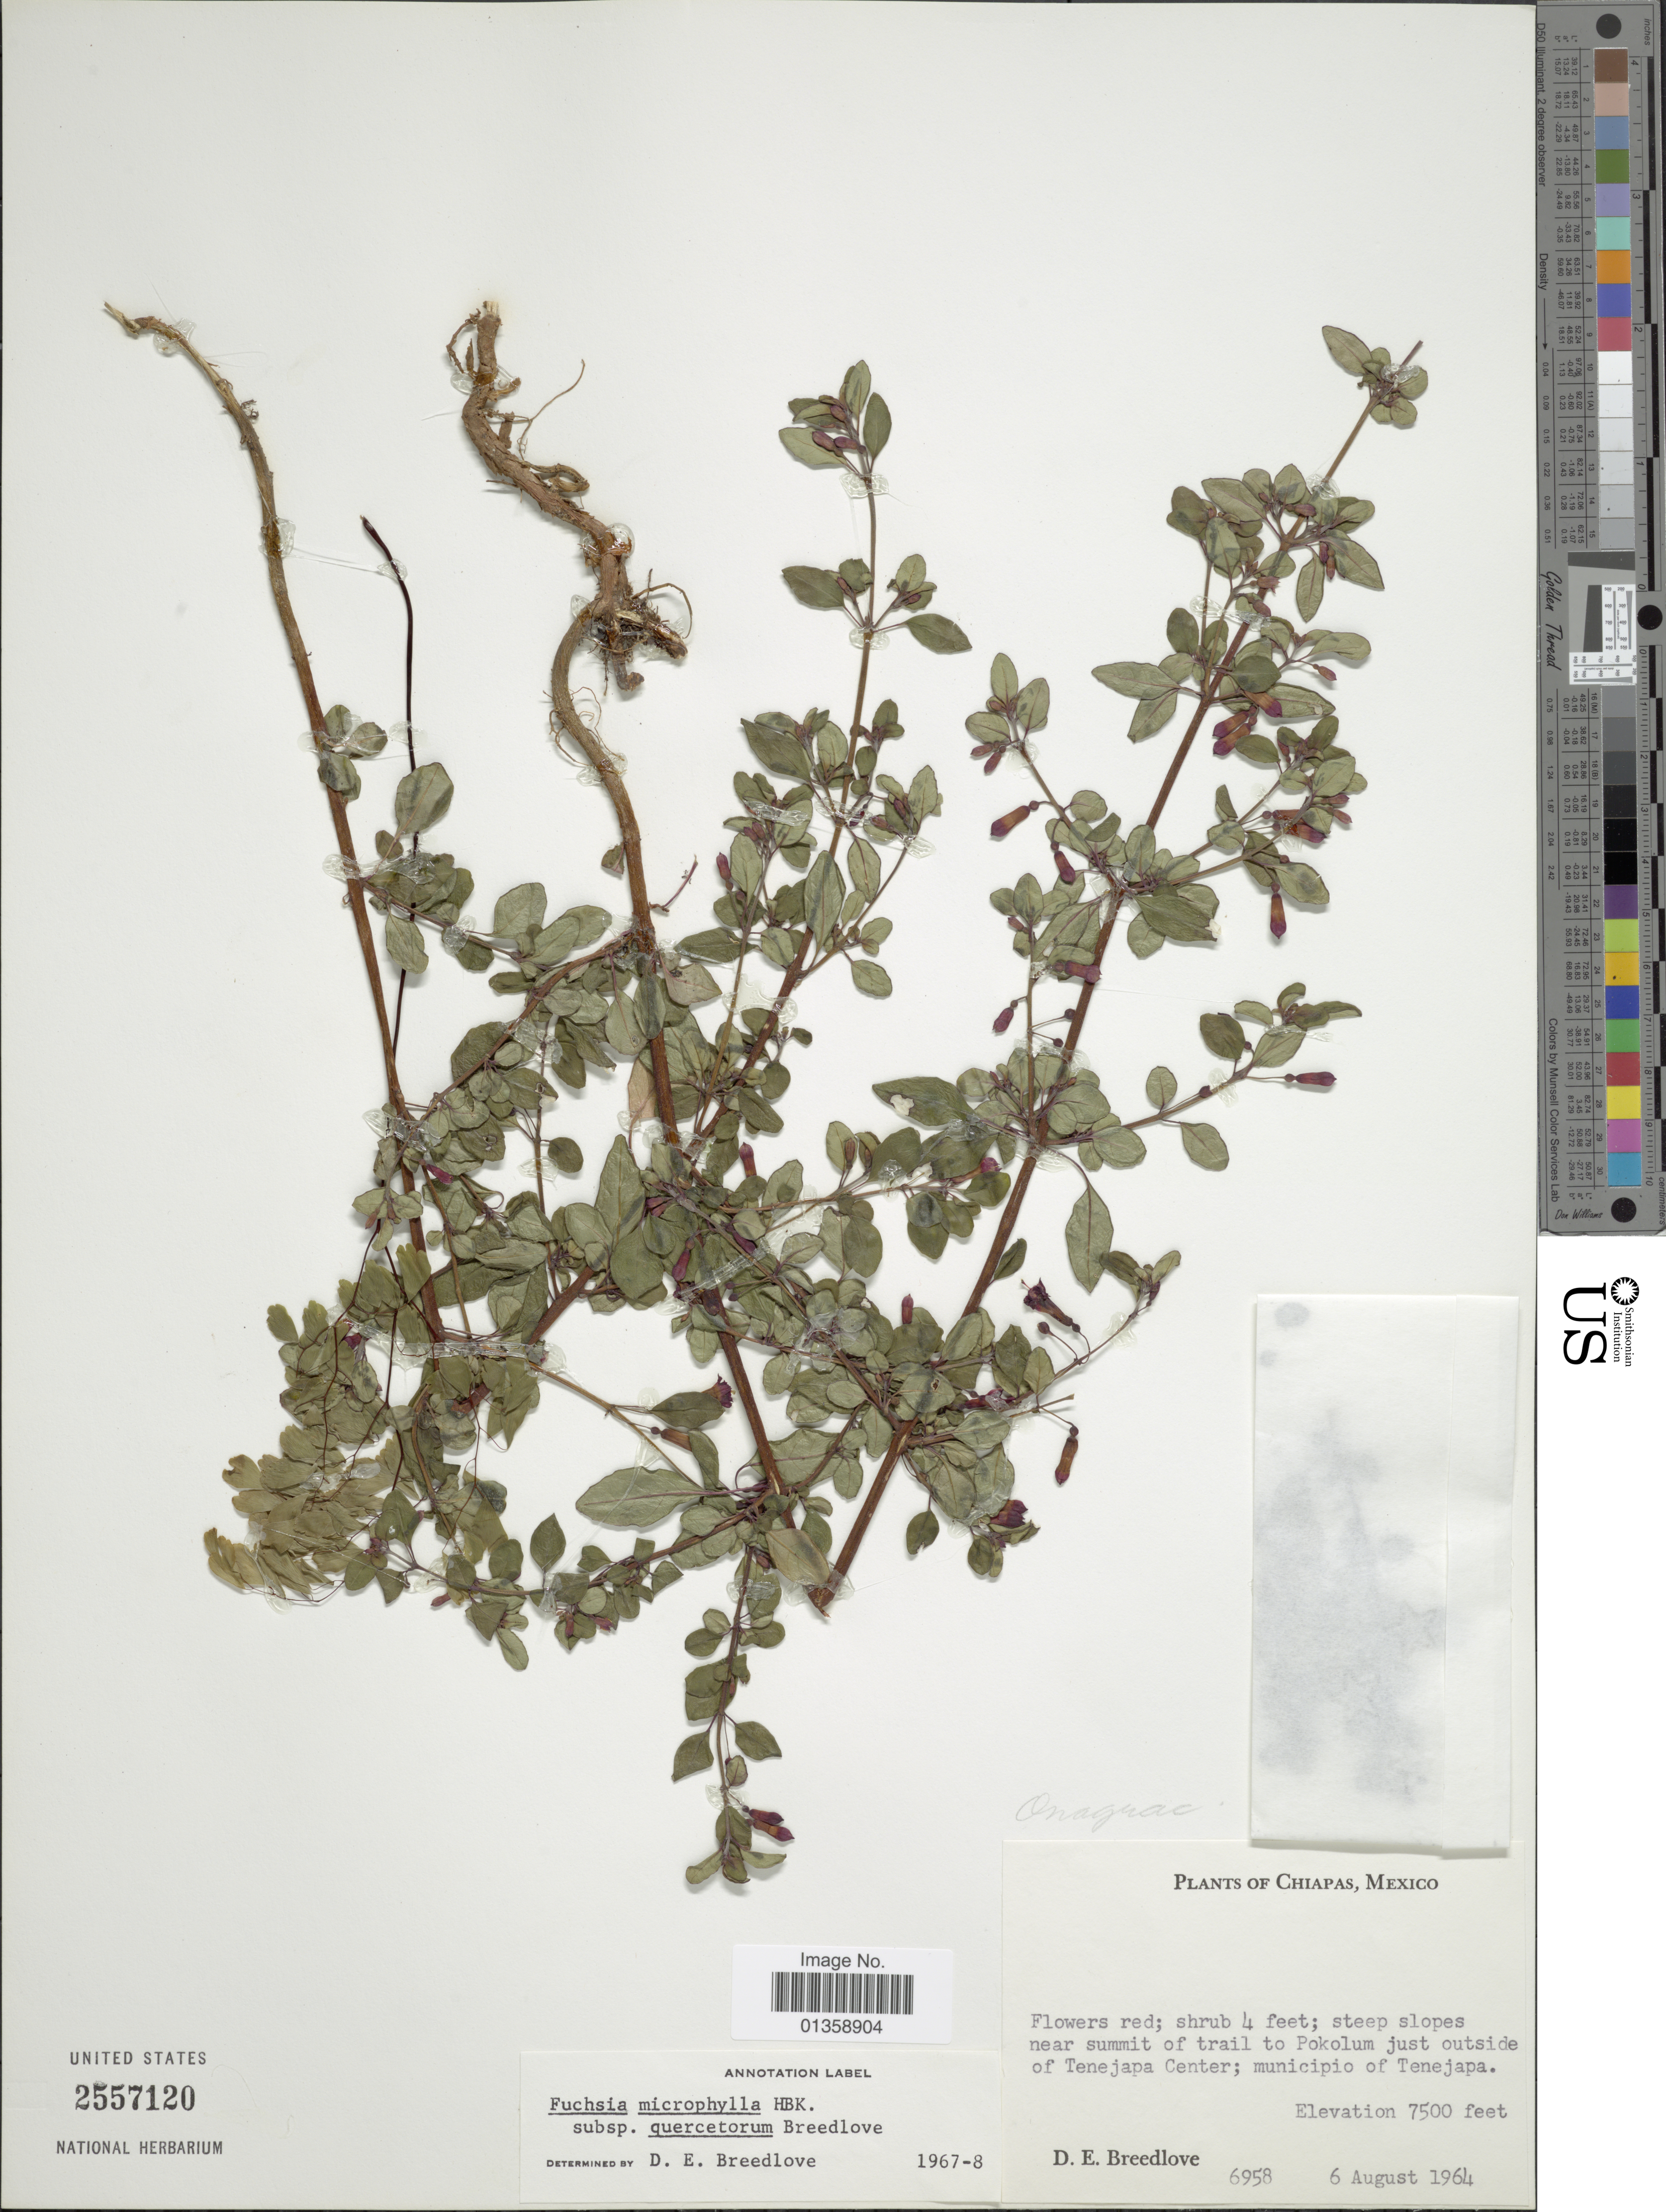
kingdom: Plantae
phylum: Tracheophyta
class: Magnoliopsida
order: Myrtales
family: Onagraceae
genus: Fuchsia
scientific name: Fuchsia microphylla subsp. quercetorum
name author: Breedlove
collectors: D. E. Breedlove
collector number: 6958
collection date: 1964-08-06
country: Mexico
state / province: Chiapas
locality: Steep slopes near summit of trail to Pokolum just outside of Tenejapa Center; municipio of Tenejapa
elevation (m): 2286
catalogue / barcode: US 2557120